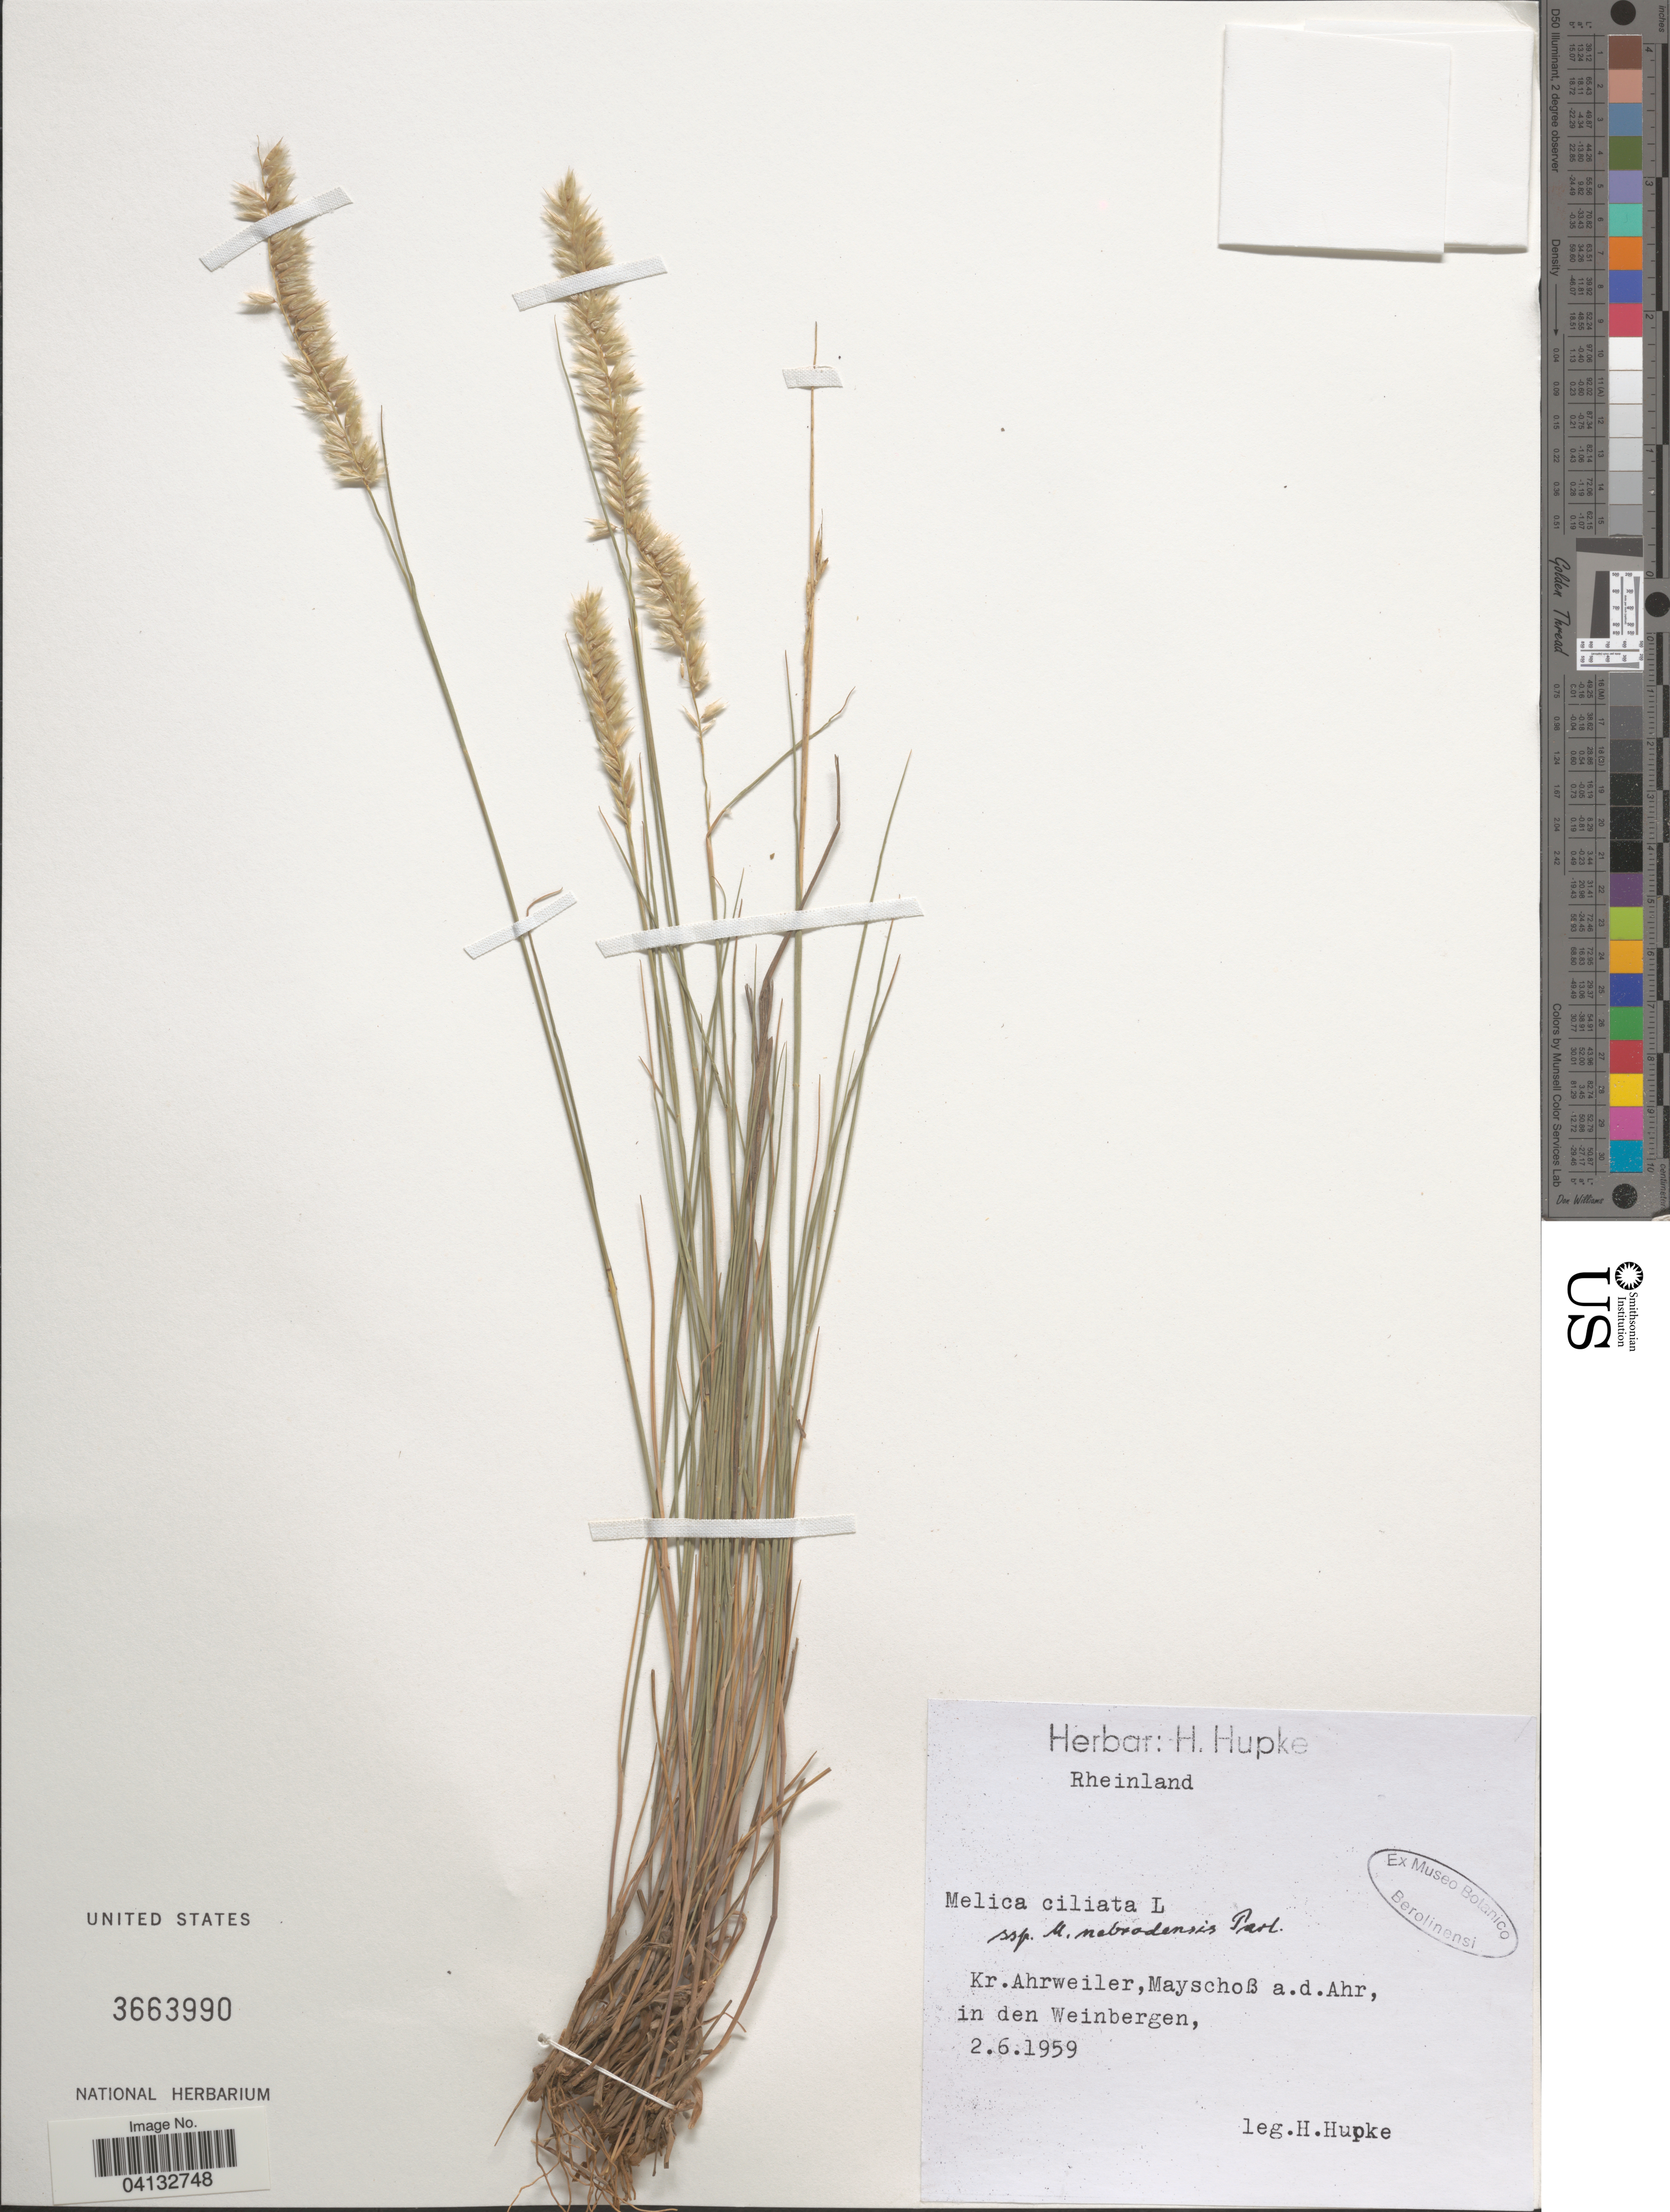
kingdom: Plantae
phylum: Tracheophyta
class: Liliopsida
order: Poales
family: Poaceae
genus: Melica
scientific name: Melica ciliata subsp. nebrodensis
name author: Husn.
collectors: H. Hupke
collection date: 1959-06-02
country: Germany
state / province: Rhineland-Palatinate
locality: Rheinland. Kr. Ahrweiler, Mayschoß a.d.Ahr, in den Weinbergen.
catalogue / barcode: US 3663990